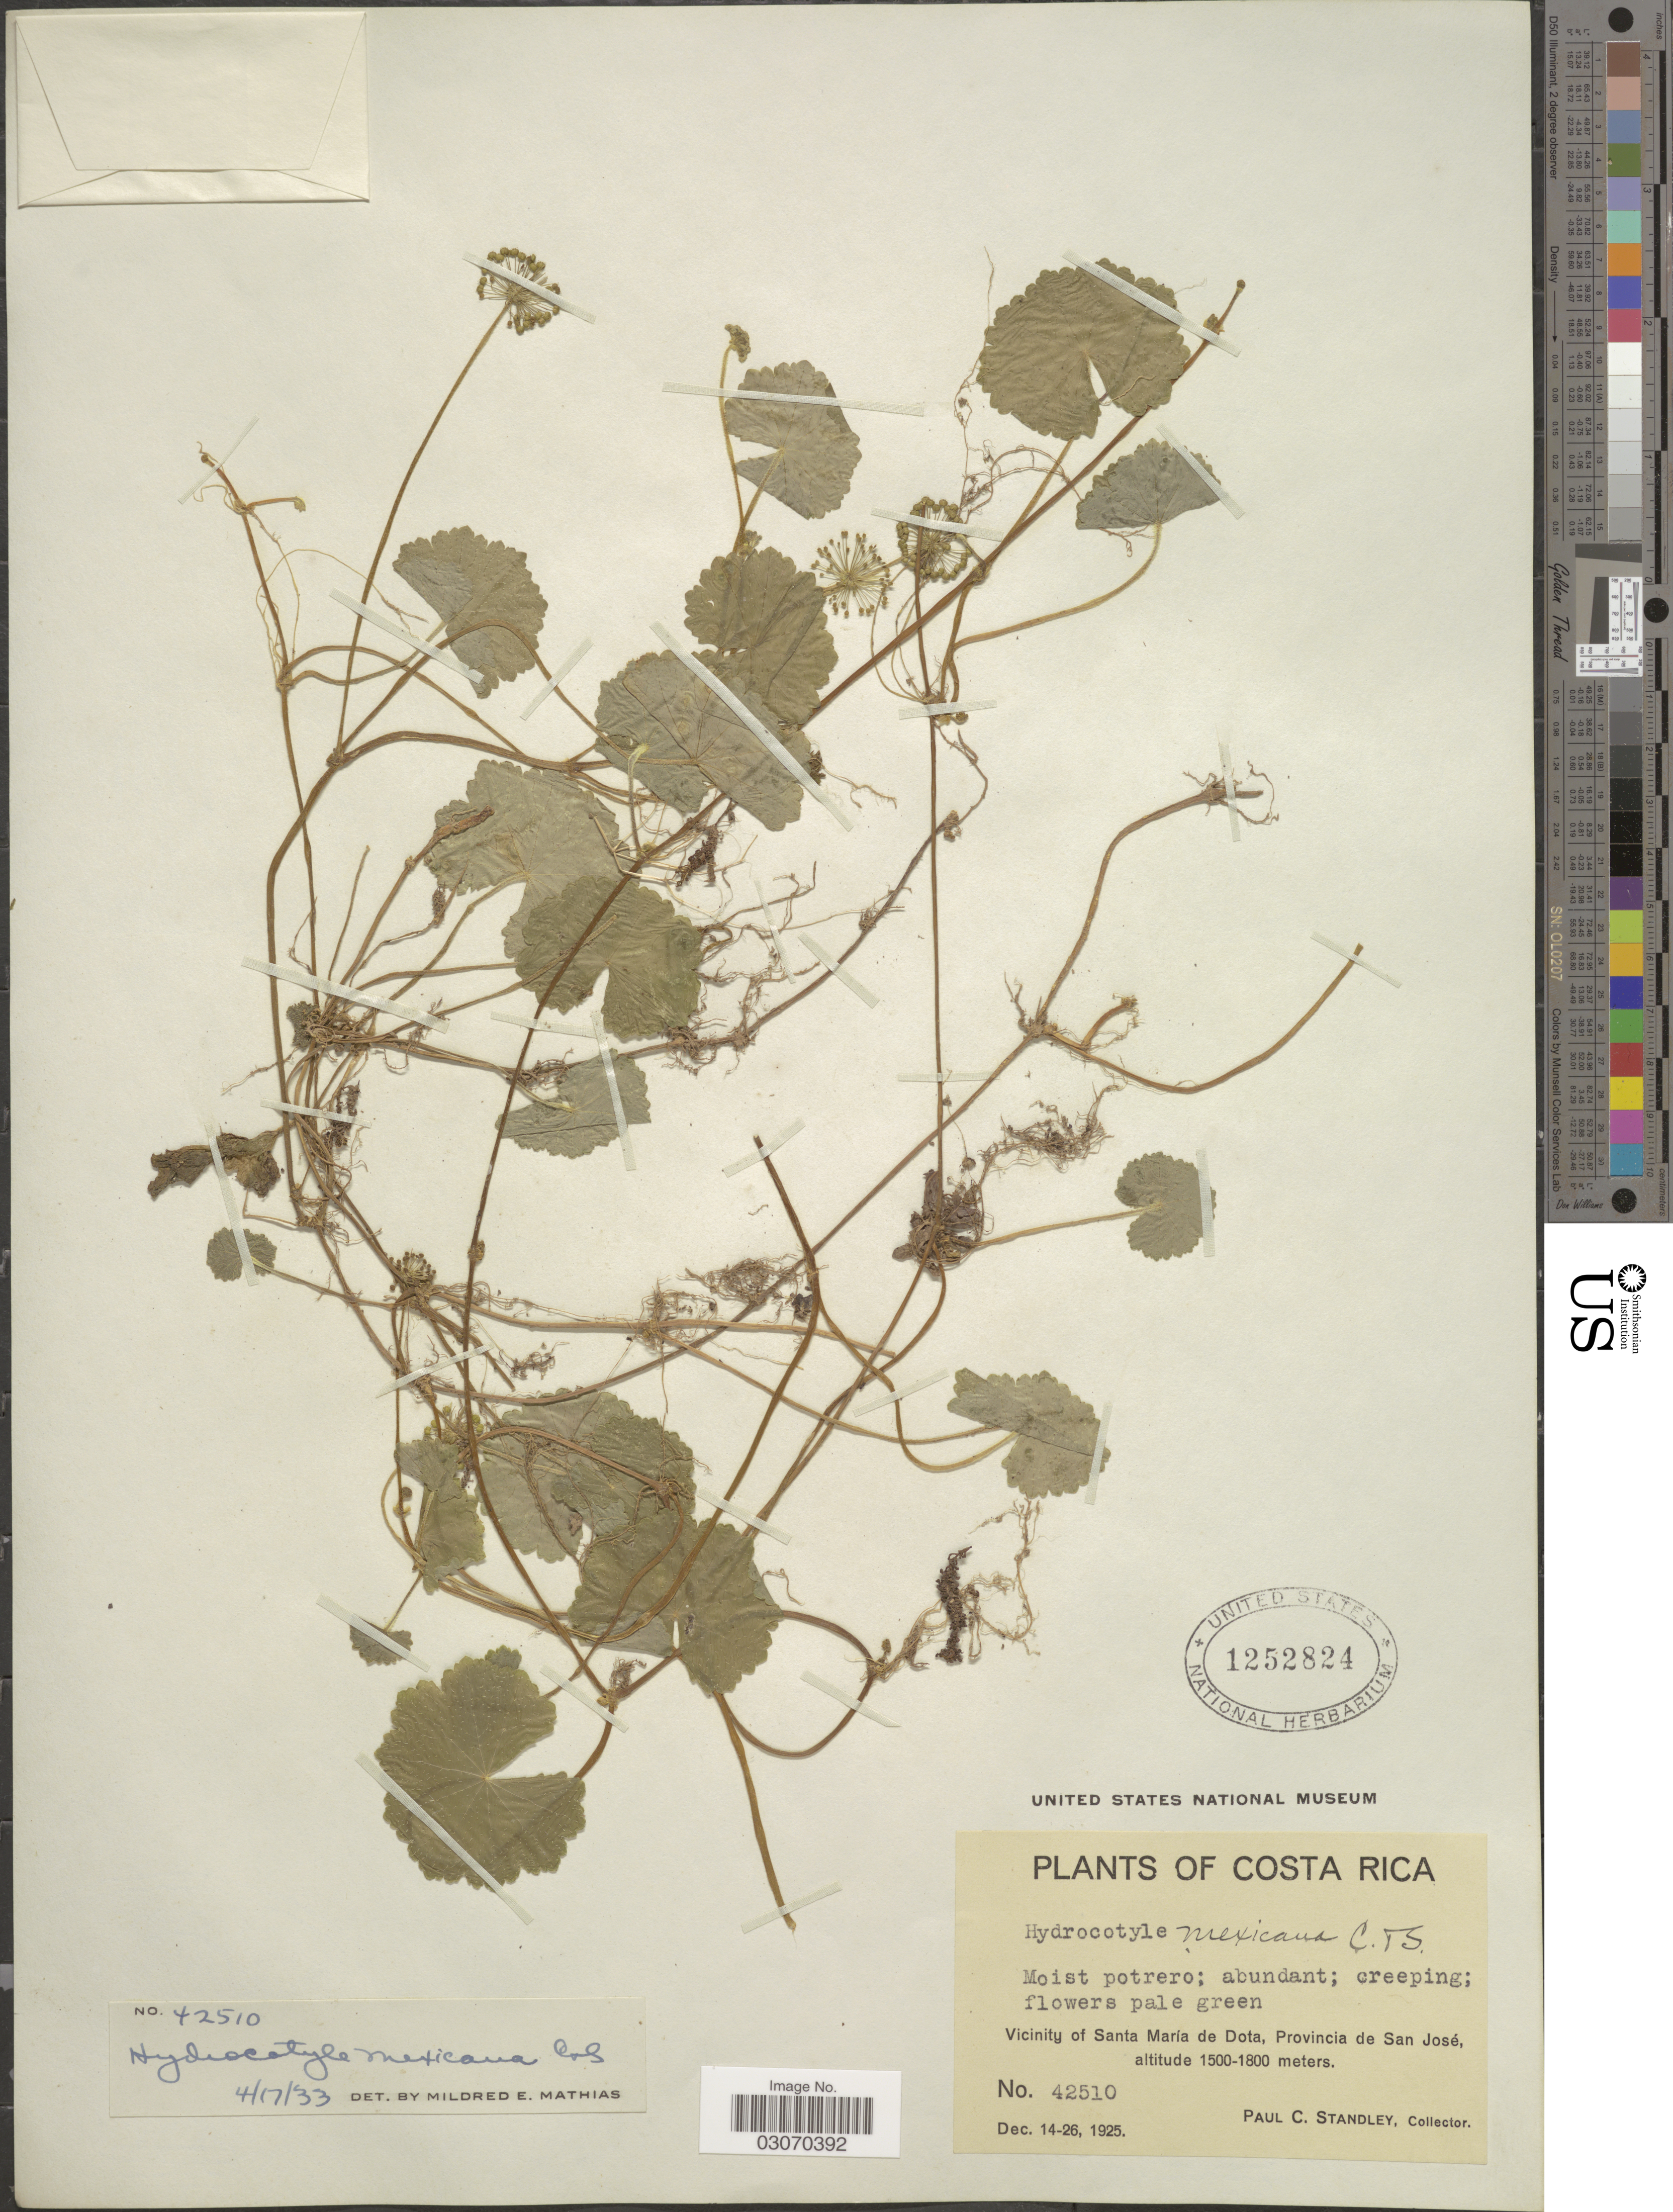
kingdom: Plantae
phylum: Tracheophyta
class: Magnoliopsida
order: Apiales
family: Araliaceae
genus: Hydrocotyle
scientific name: Hydrocotyle mexicana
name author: Schltdl. & Cham.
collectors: P. C. Standley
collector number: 42510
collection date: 1925-12-14/1925-12-26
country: Costa Rica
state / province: San José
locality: Vicinity of Santa María de Dota.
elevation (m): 1500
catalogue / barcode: US 1252824